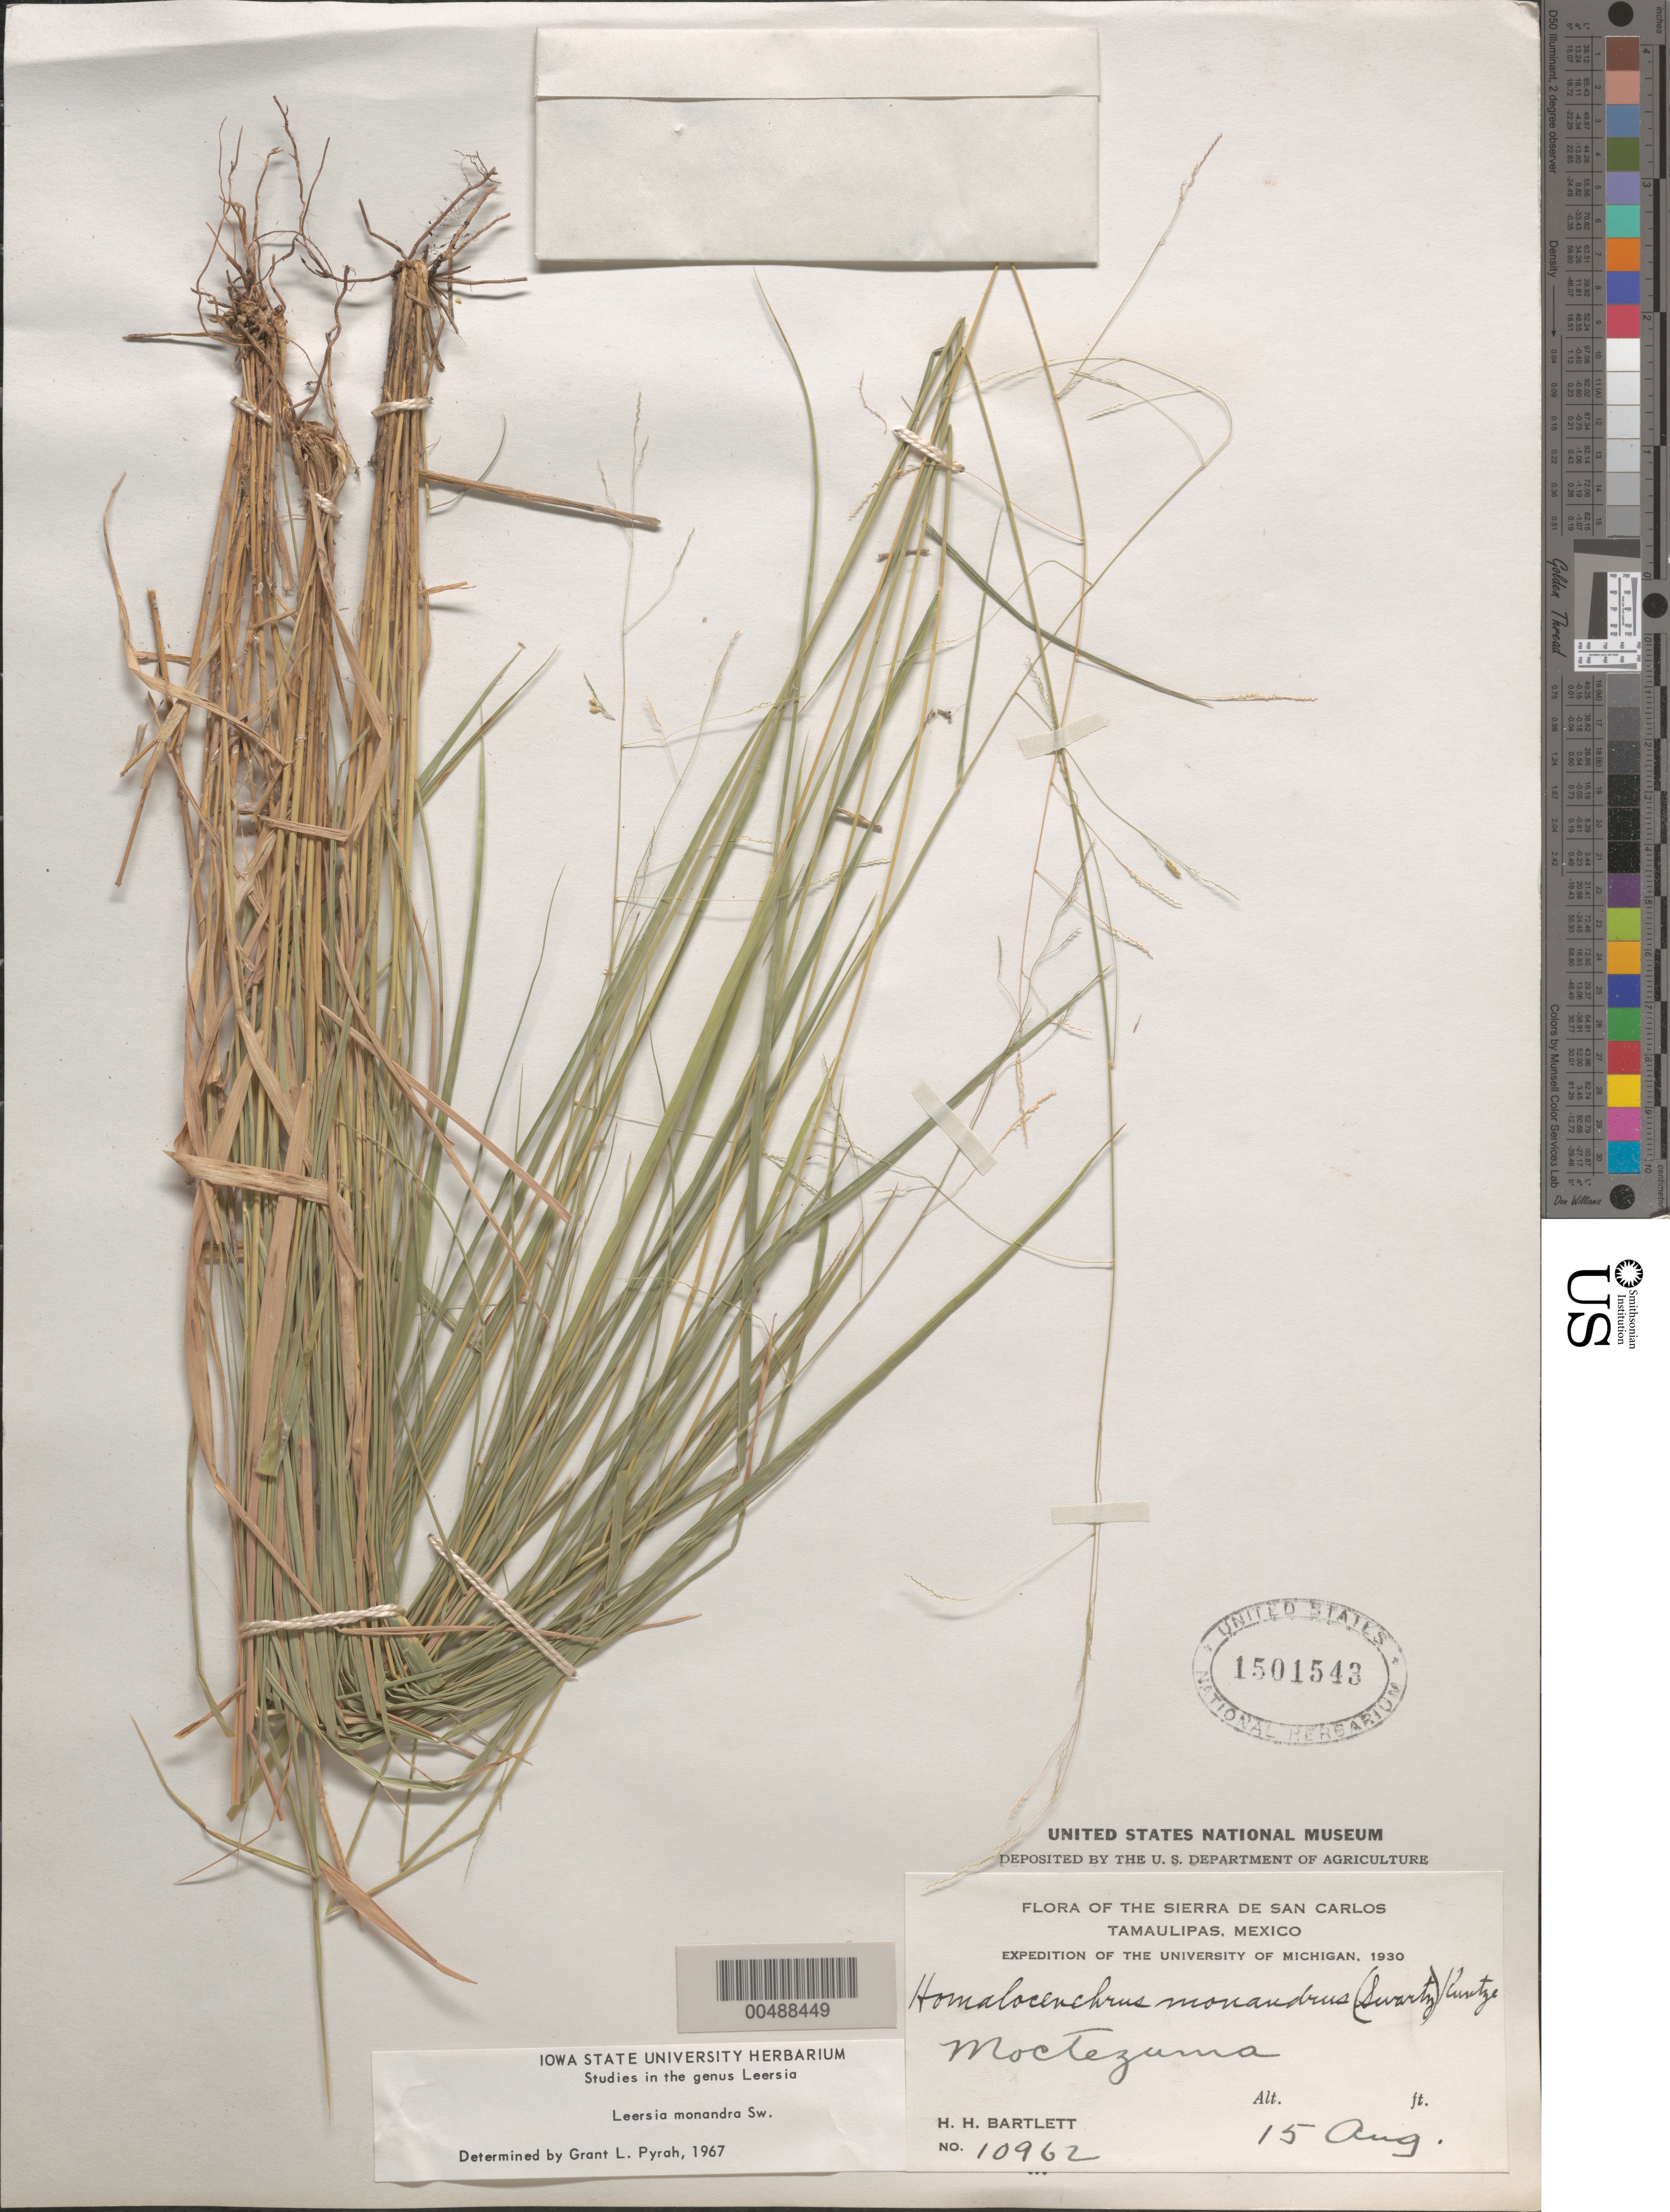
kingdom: Plantae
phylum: Tracheophyta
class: Liliopsida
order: Poales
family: Poaceae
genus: Leersia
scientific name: Leersia monandra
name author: Sw.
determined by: Pyrah, G. L.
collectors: H. H. Bartlett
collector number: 10962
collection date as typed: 15 Aug 1930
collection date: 1930-08-15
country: Mexico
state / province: Tamaulipas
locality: Sierra de San Carlos, Moctezuma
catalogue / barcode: US 1501543